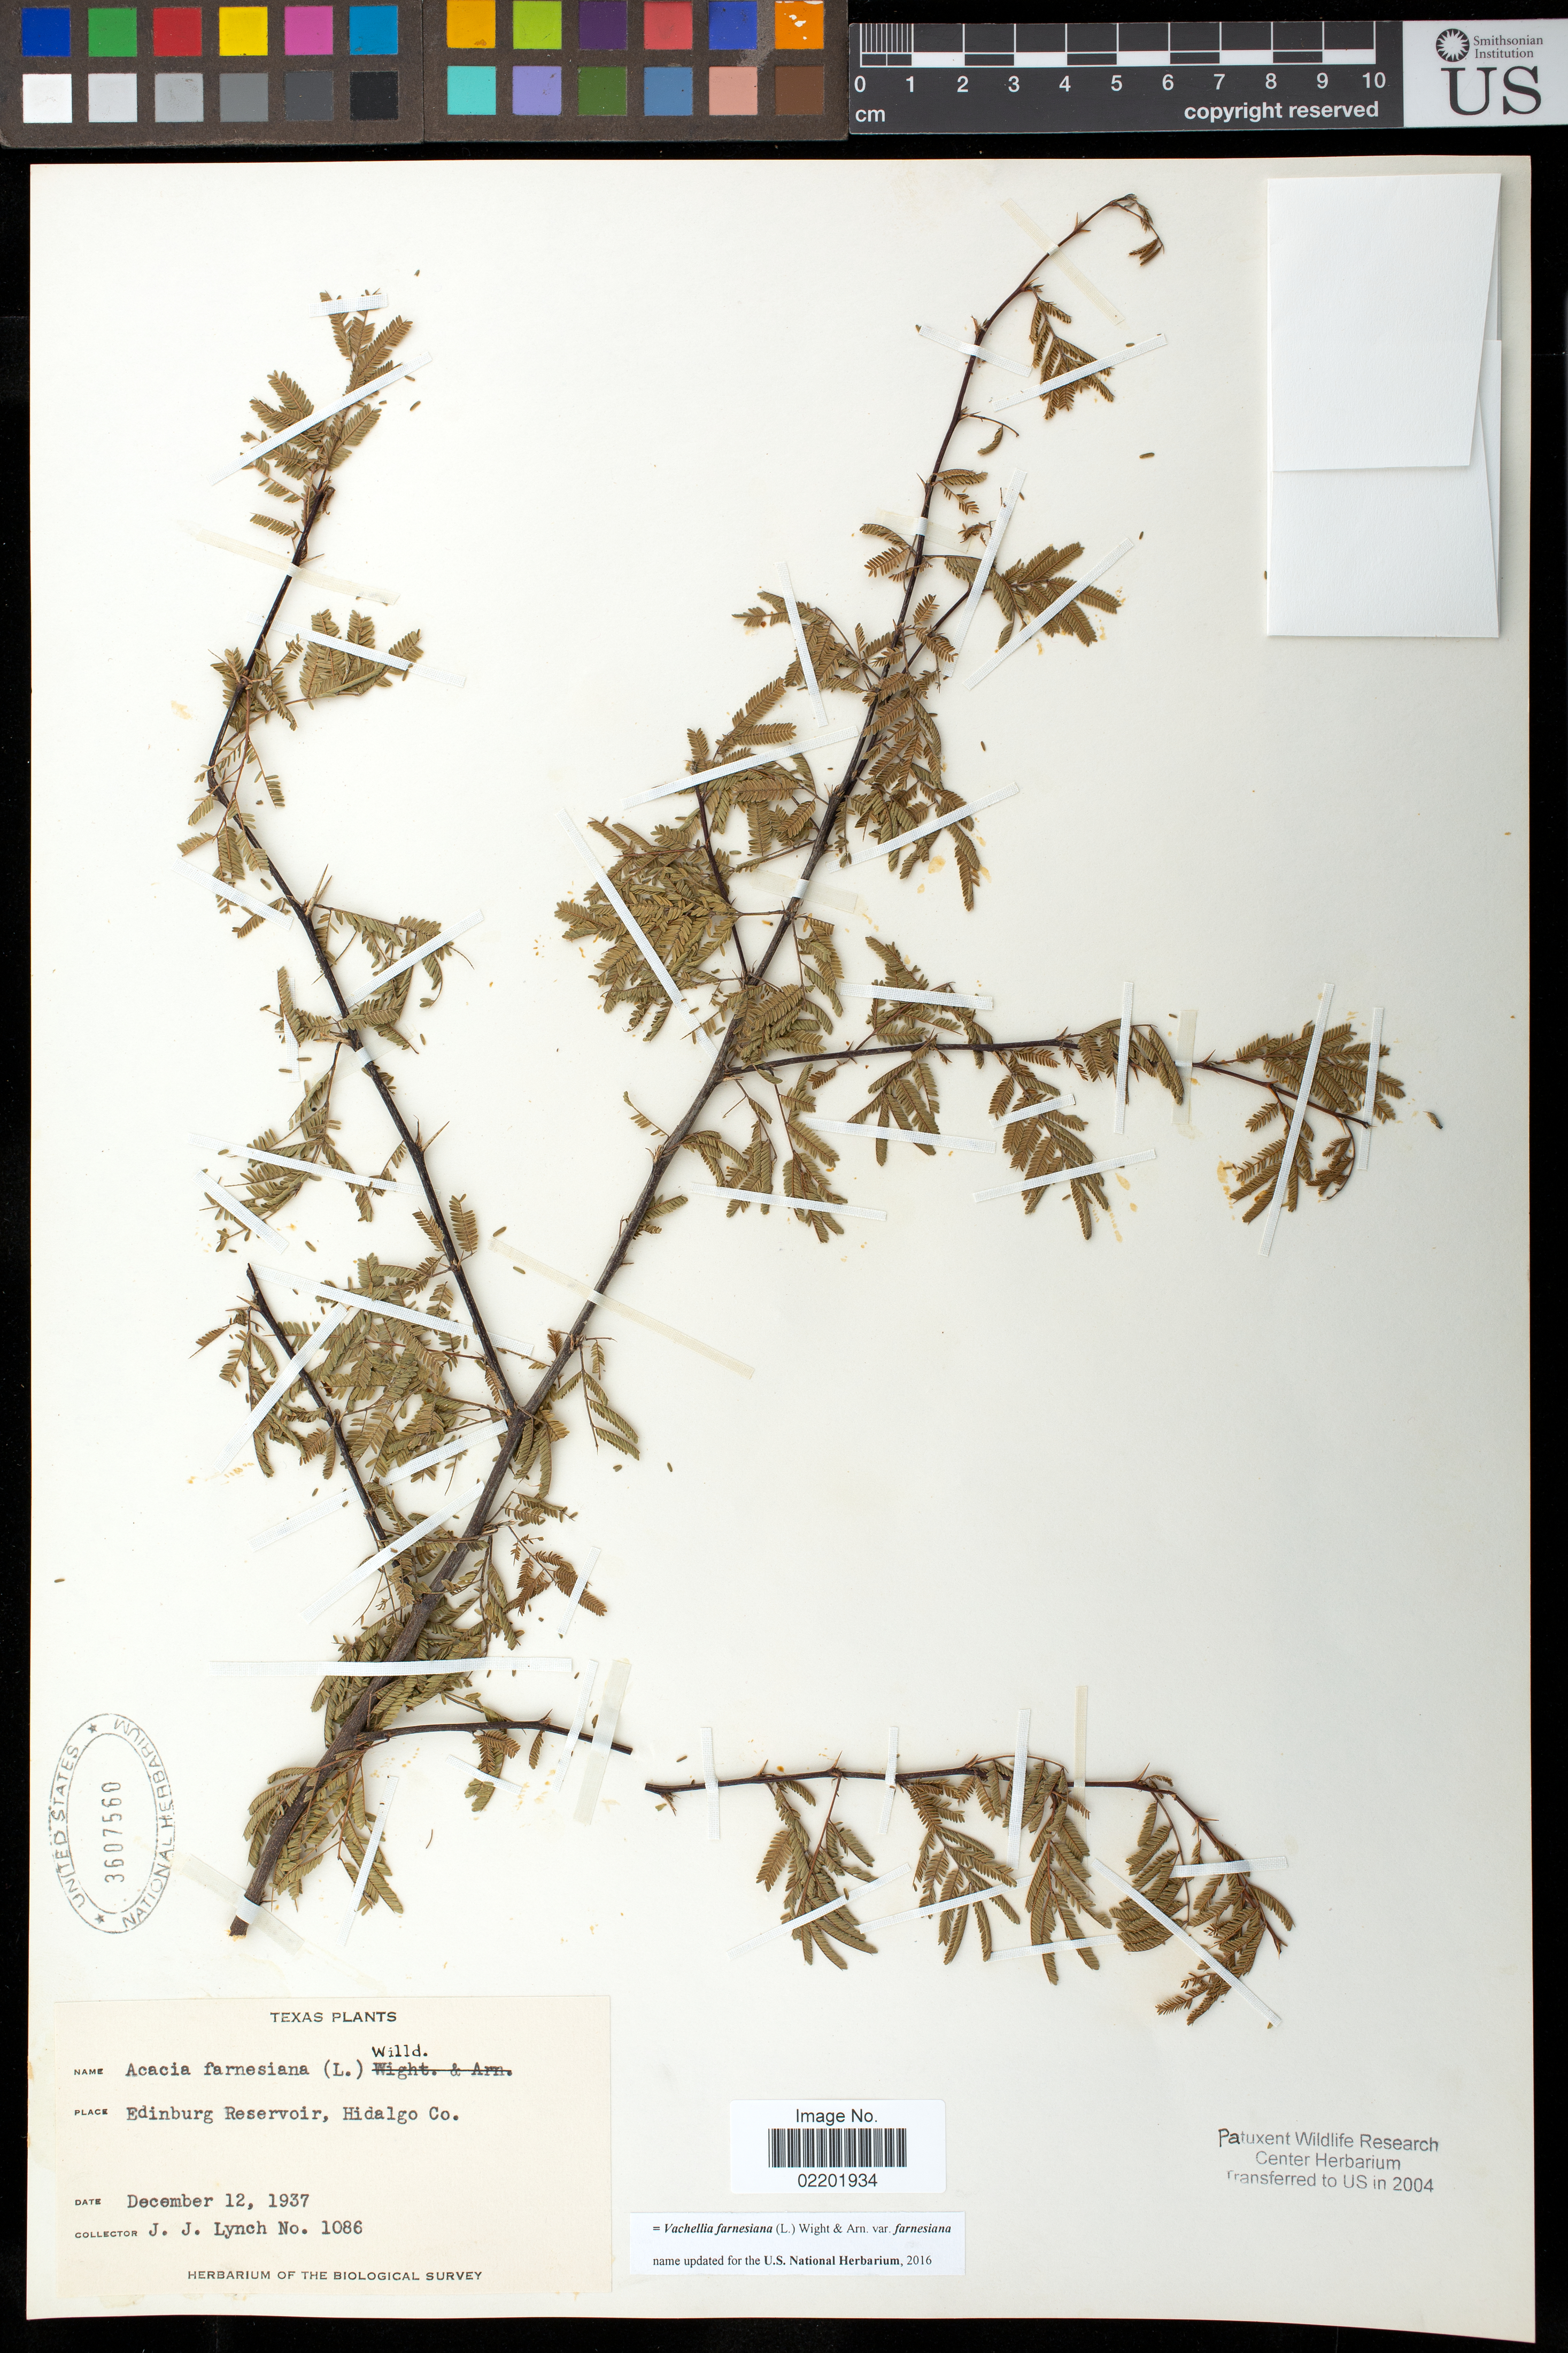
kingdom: Plantae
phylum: Tracheophyta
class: Magnoliopsida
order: Fabales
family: Fabaceae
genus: Vachellia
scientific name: Vachellia farnesiana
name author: (L.) Wight & Arn.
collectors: J. Lynch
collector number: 1086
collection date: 1937-12-12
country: United States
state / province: Texas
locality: Edinburg Reservoir, Hidalgo Co.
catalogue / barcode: US 3607560